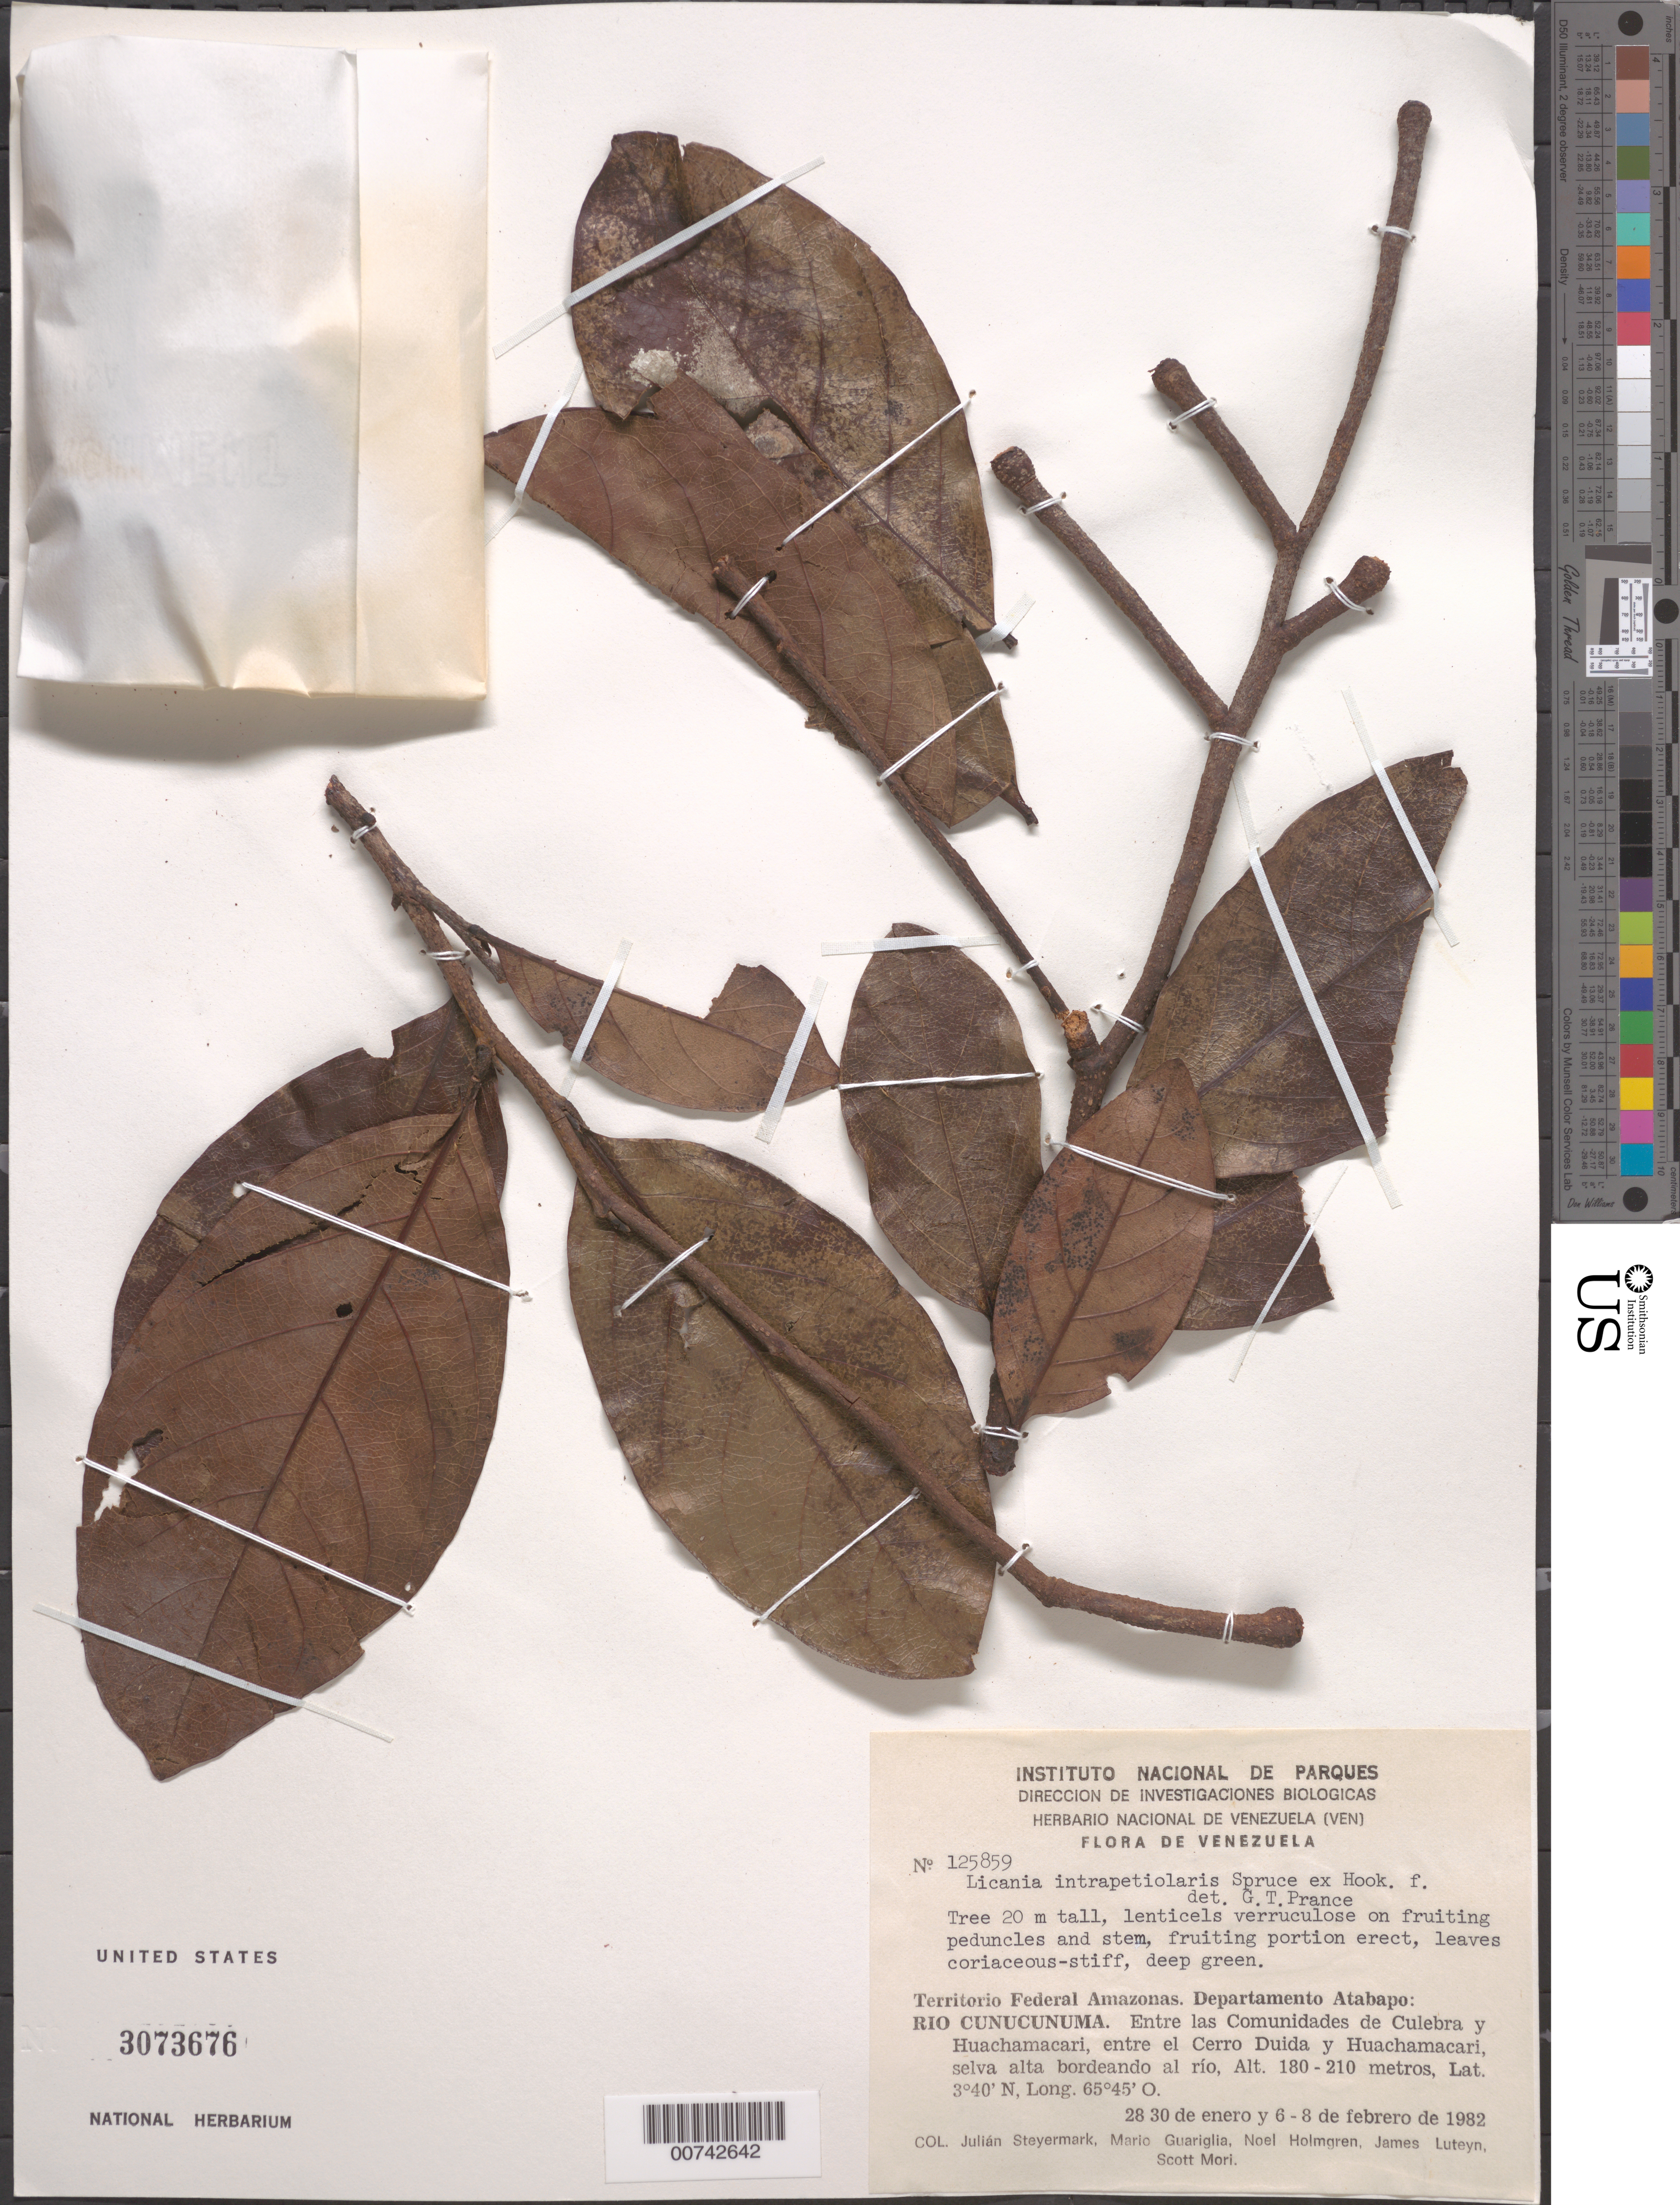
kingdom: Plantae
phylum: Tracheophyta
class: Magnoliopsida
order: Malpighiales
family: Chrysobalanaceae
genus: Hymenopus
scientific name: Hymenopus intrapetiolaris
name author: (Spreng. ex Hook. f.) Sothers & Prance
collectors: J. Steyermark, M. Guariglia P., N. H. Holmgren, J. L. Luteyn & S. Mori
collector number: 125859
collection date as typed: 28-30 January 1982 and 6-8 February 1982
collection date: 1982-01-28/1982-02-08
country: Venezuela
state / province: Amazonas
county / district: Atabapo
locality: Río Cunucunuma, entre las Communidades de Culebra y Huachamacari, entre el Cerro Duida y Huachamacari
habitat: Selva alta bordeando al rio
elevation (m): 180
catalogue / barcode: US 3073676